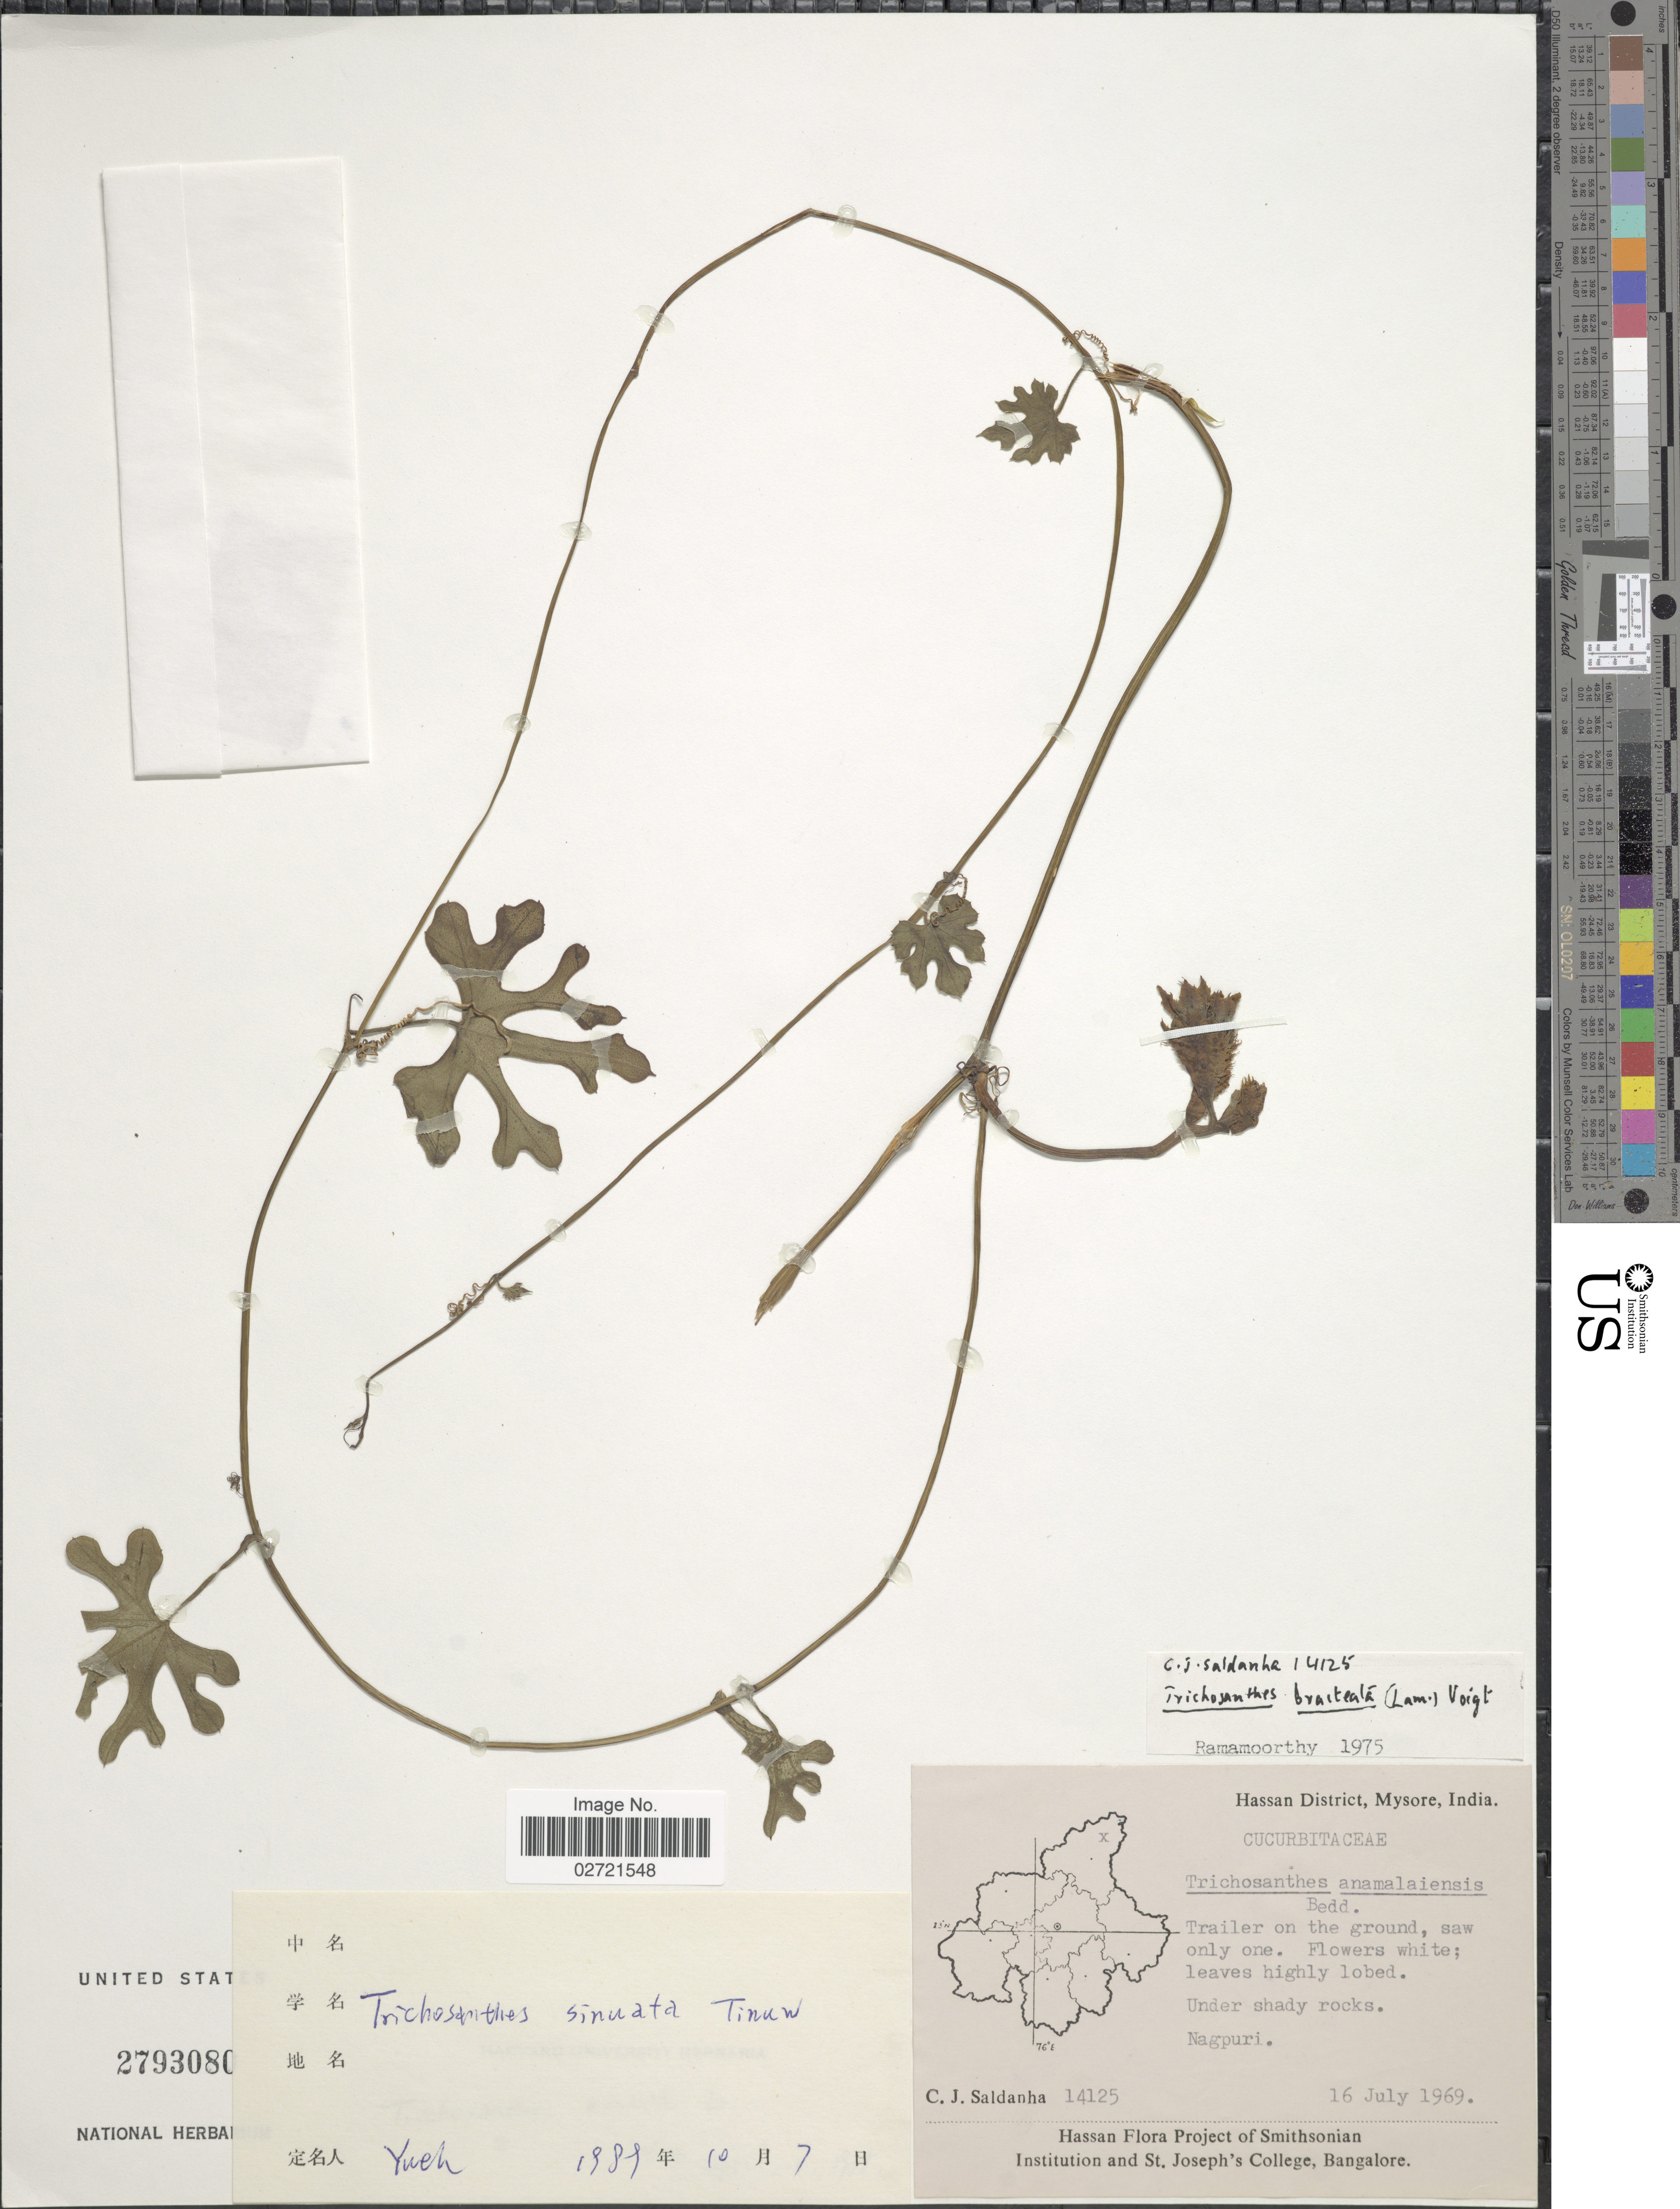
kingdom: Plantae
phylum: Tracheophyta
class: Magnoliopsida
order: Cucurbitales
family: Cucurbitaceae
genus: Trichosanthes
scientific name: Trichosanthes sinuata Tiruw., ined.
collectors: C. J. Saldanha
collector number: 14125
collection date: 1969-07-16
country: India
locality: Hassan District, Mysore, Nagpuri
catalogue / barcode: US 2793080